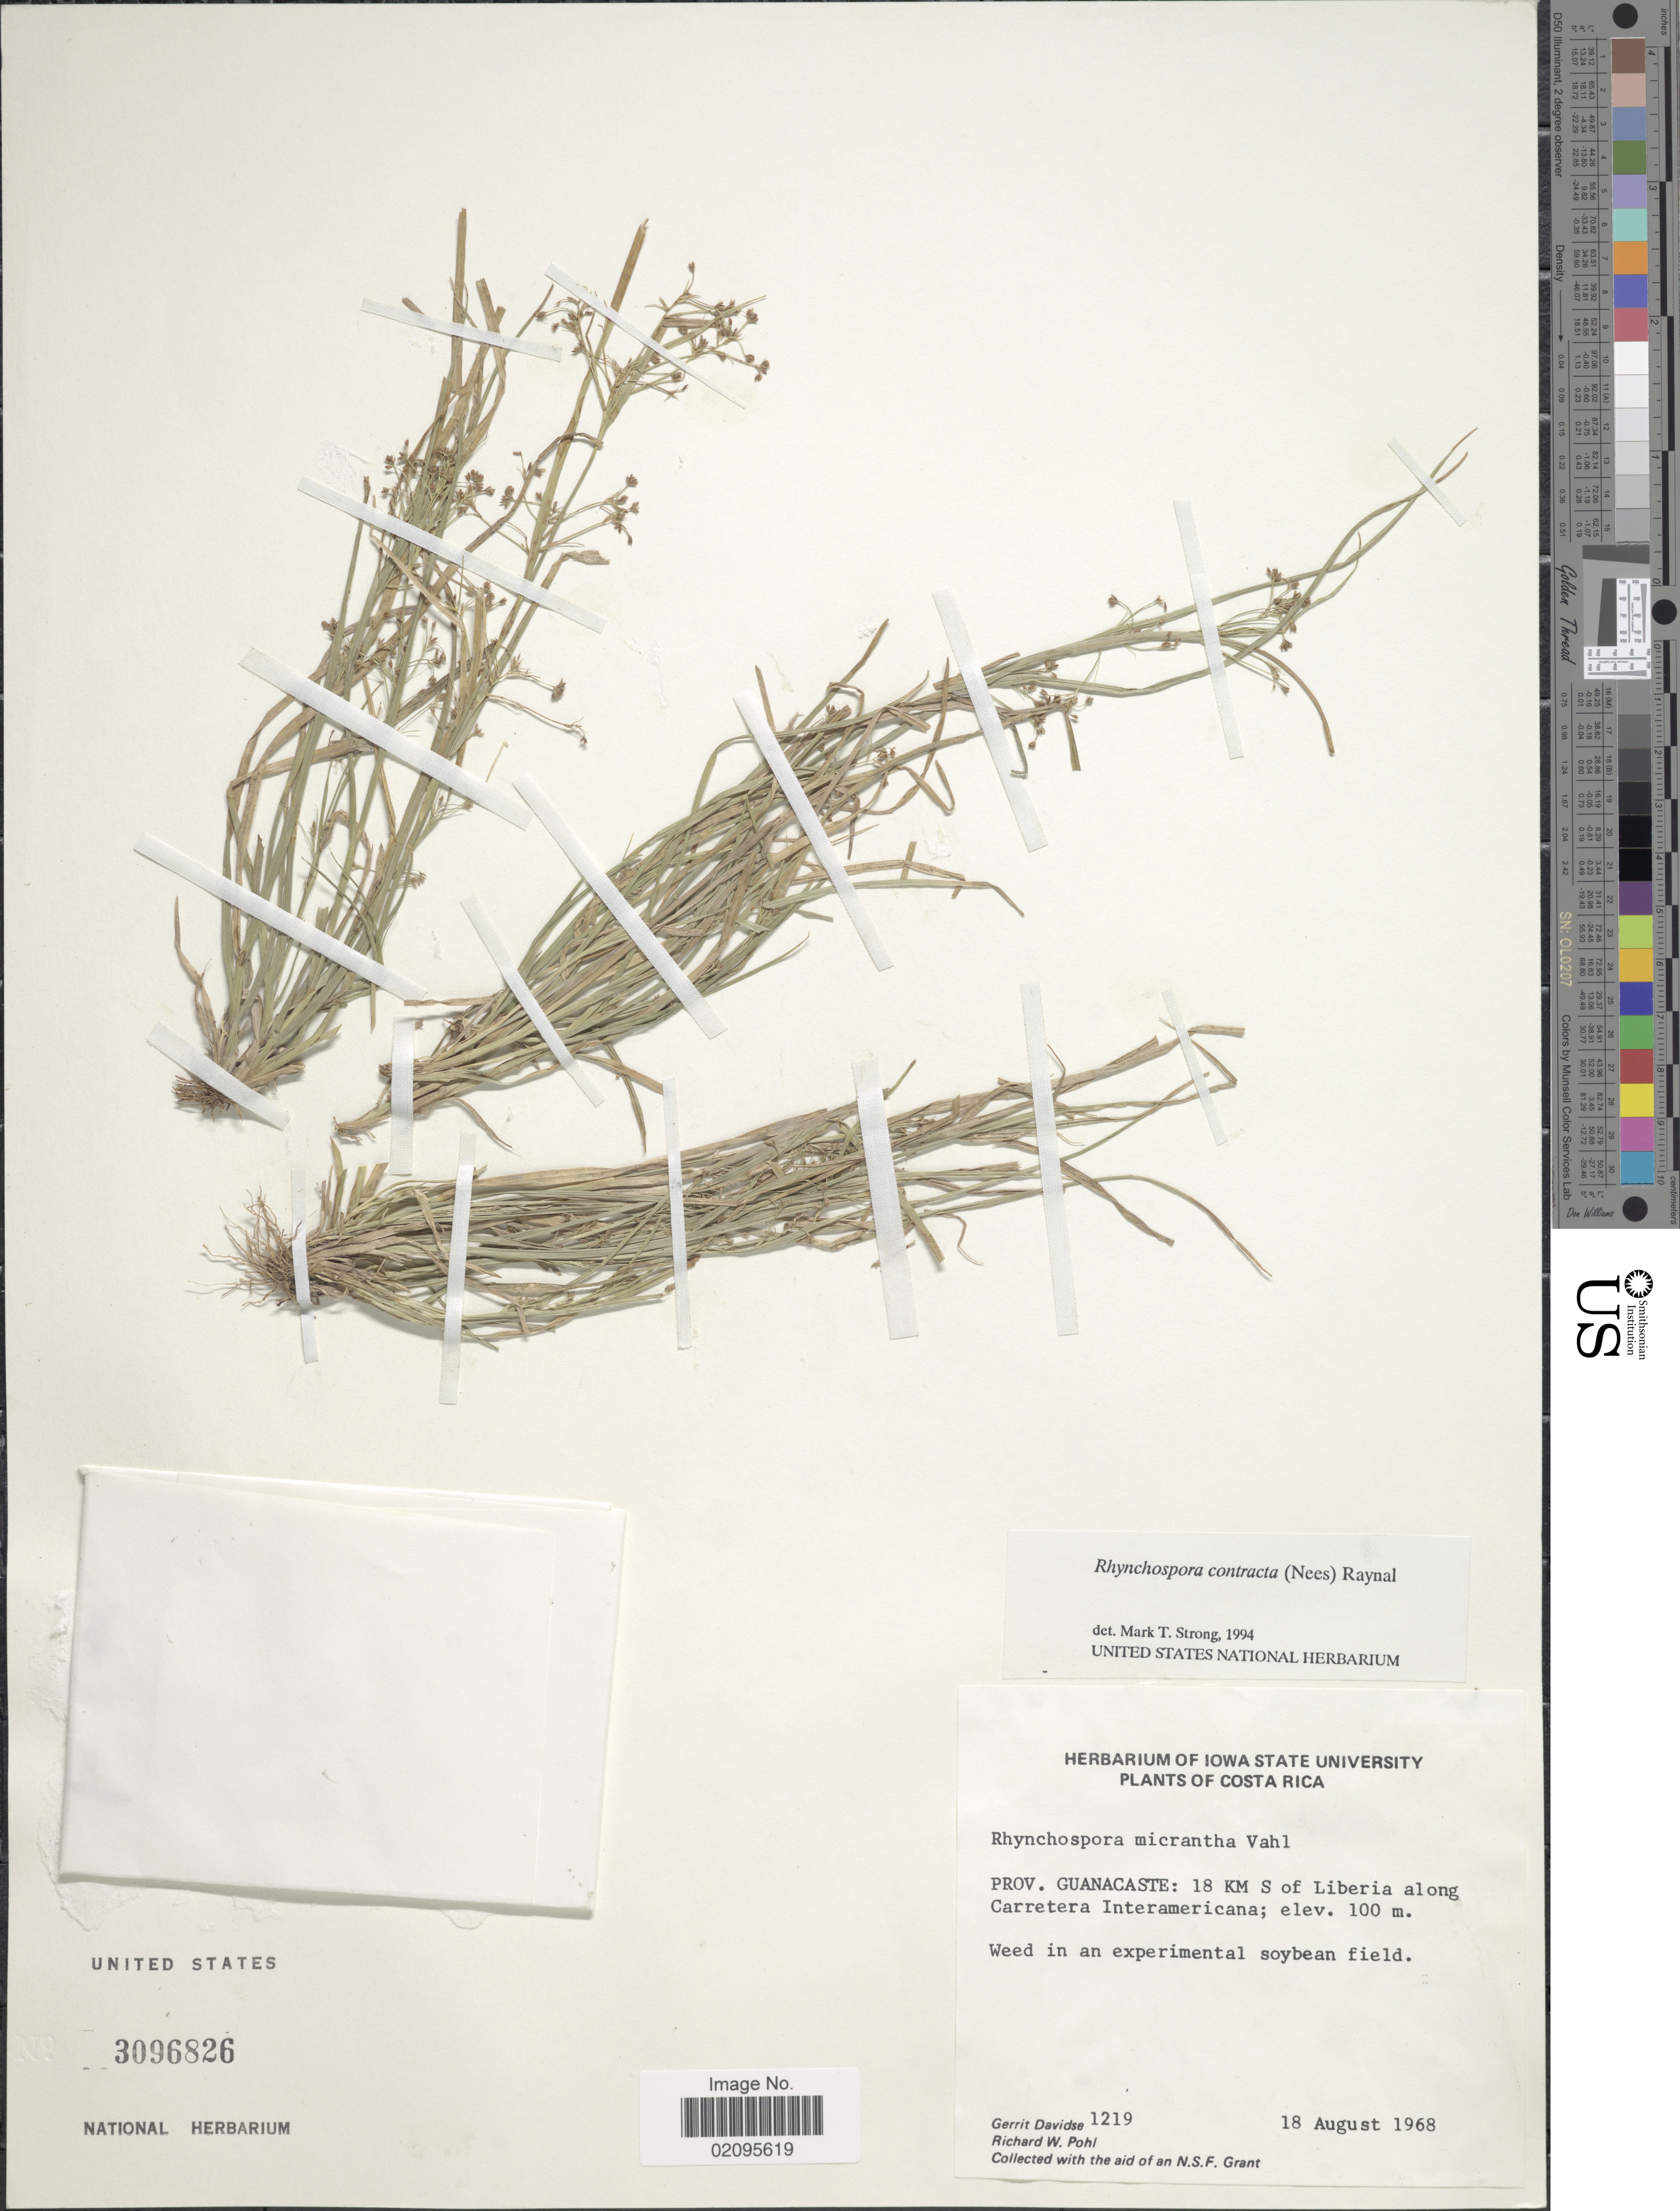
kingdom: Plantae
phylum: Tracheophyta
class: Liliopsida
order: Poales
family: Cyperaceae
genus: Rhynchospora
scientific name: Rhynchospora contracta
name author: (Nees) J. Raynal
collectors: G. Davidse & R. W. Pohl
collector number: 1219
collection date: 1968-08-18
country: Costa Rica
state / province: Guanacaste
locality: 18 KM S of Liberia along Carretera Interamericana, weed in an experimental soybean field.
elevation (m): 100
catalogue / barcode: US 3096826